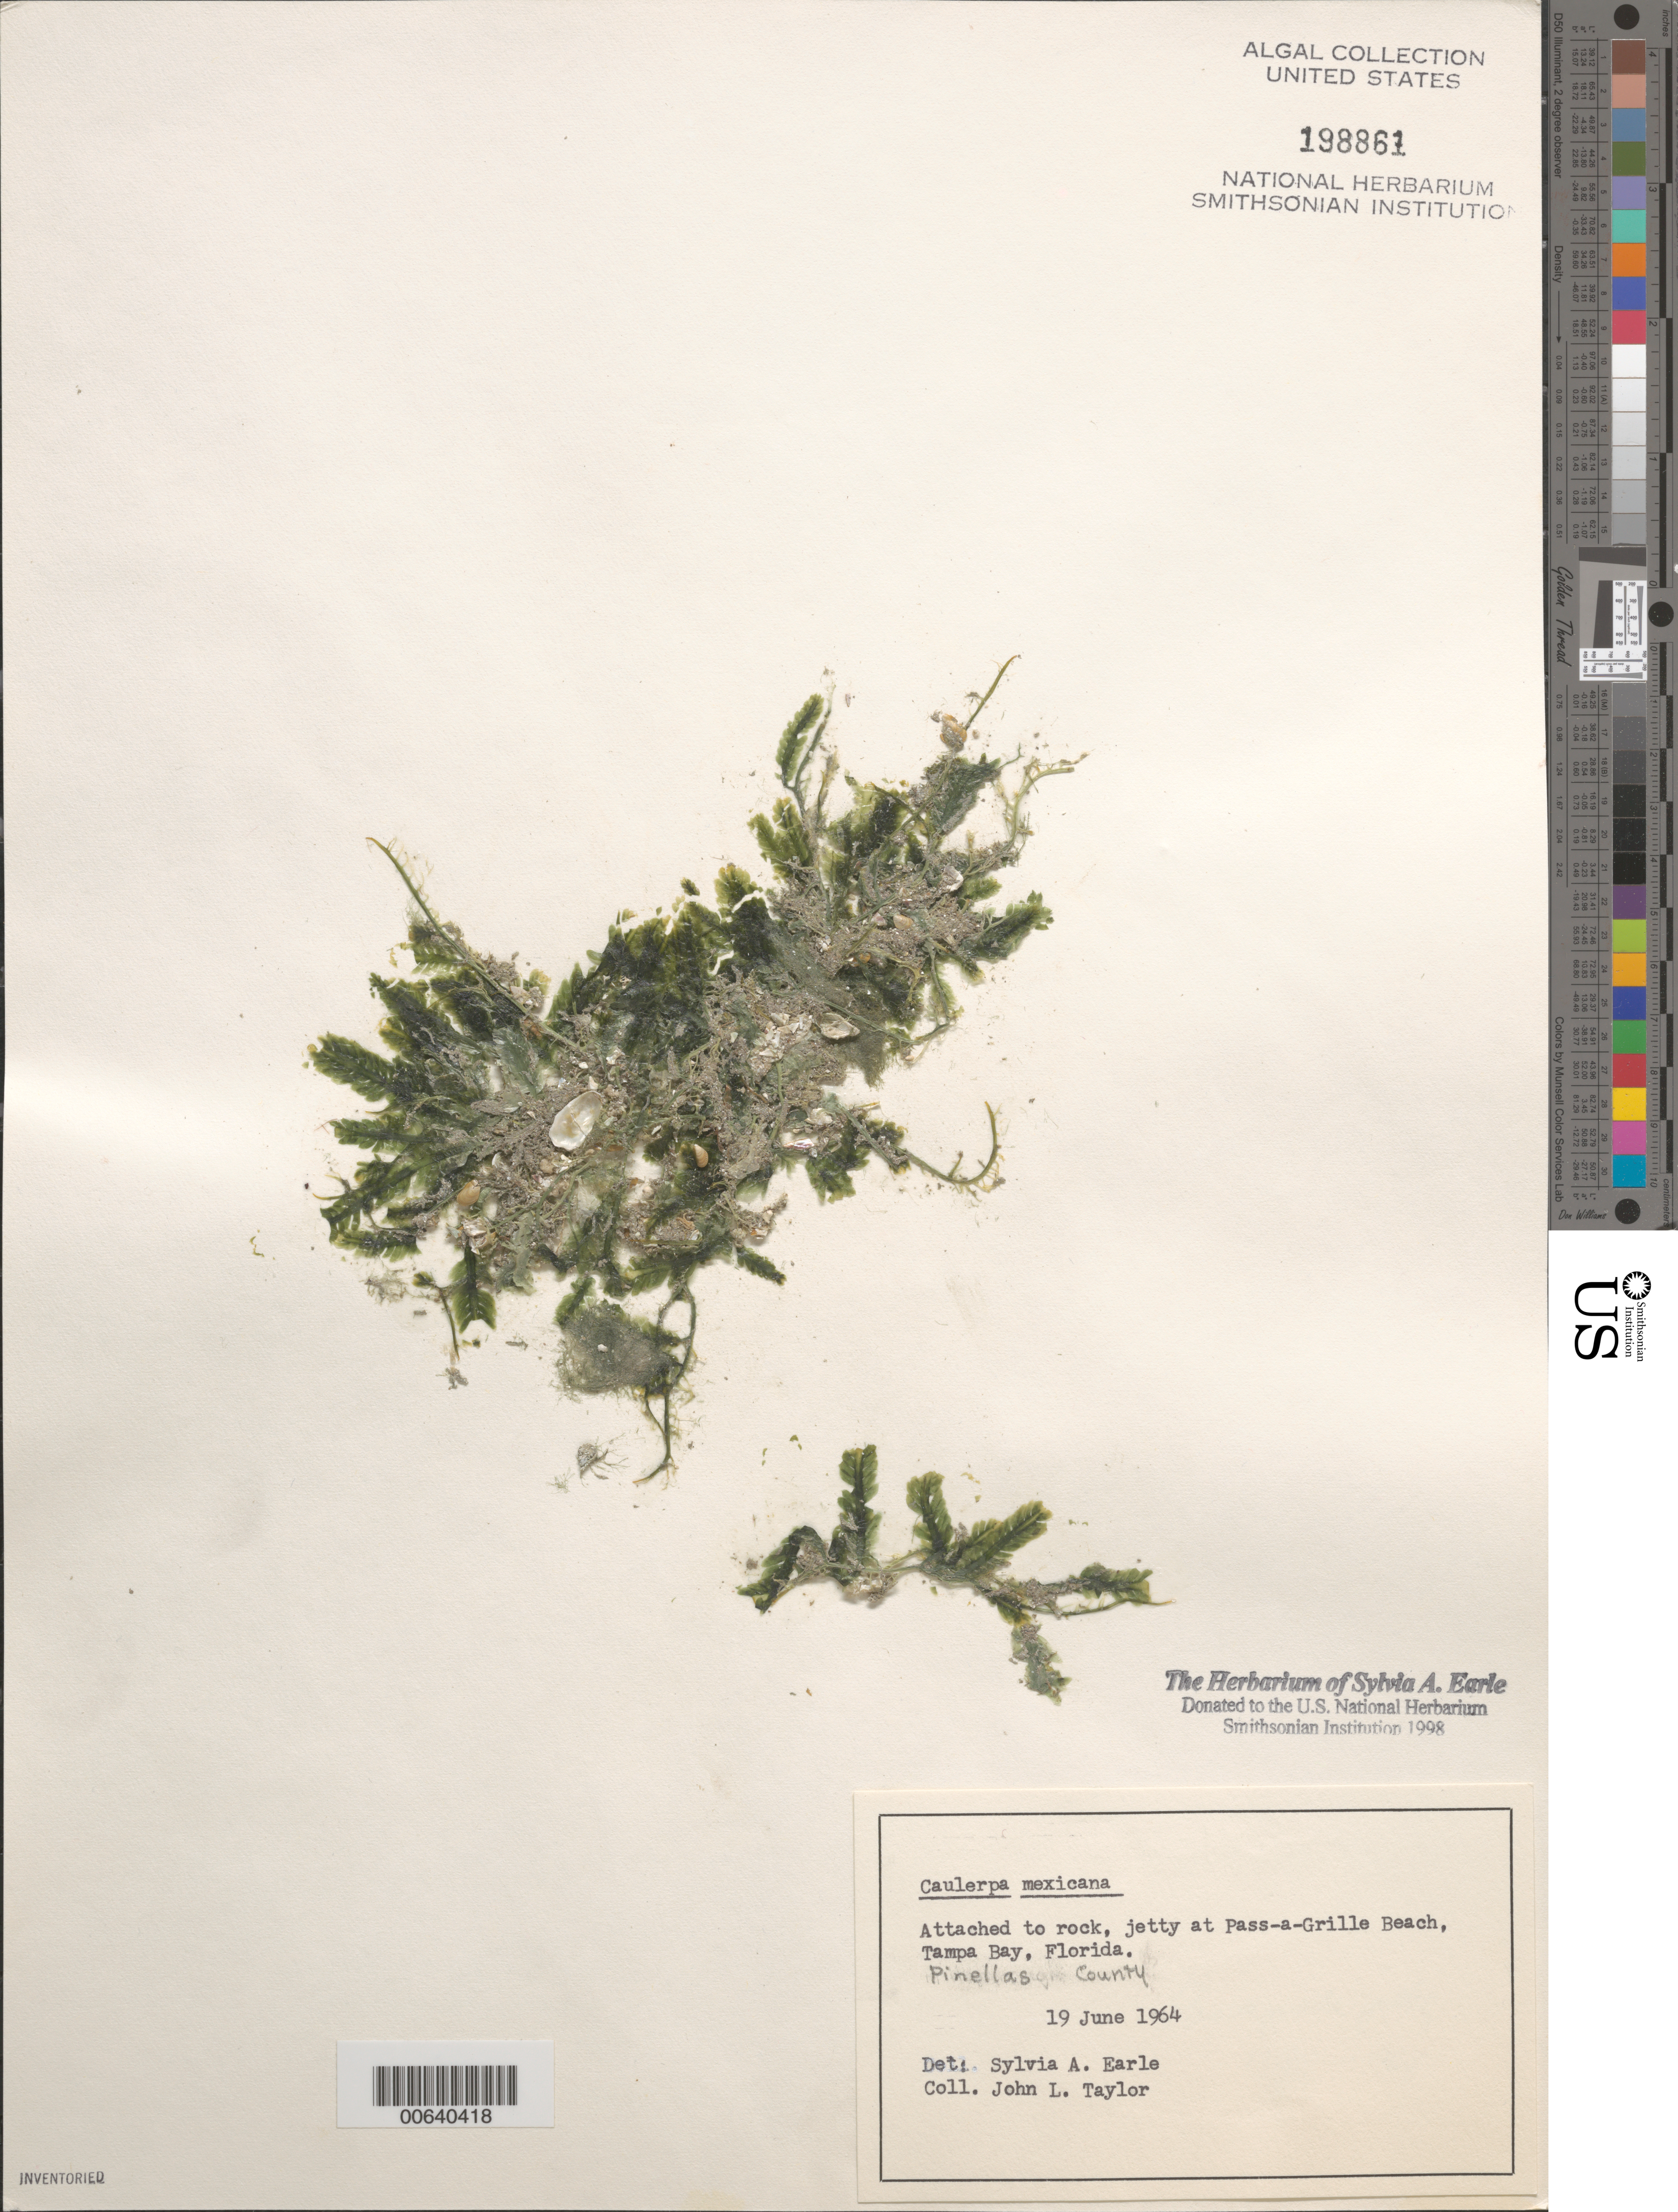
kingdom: Plantae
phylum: Chlorophyta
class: Ulvophyceae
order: Bryopsidales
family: Caulerpaceae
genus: Caulerpa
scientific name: Caulerpa mexicana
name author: Sond. ex Kütz.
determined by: Earle, S. A.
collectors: J. L. Taylor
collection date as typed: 19 Jun 1964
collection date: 1964-06-19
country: United States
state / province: Florida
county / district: Pinellas County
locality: Pass-a-Grille Beach, Tampa Bay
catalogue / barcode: US 198861